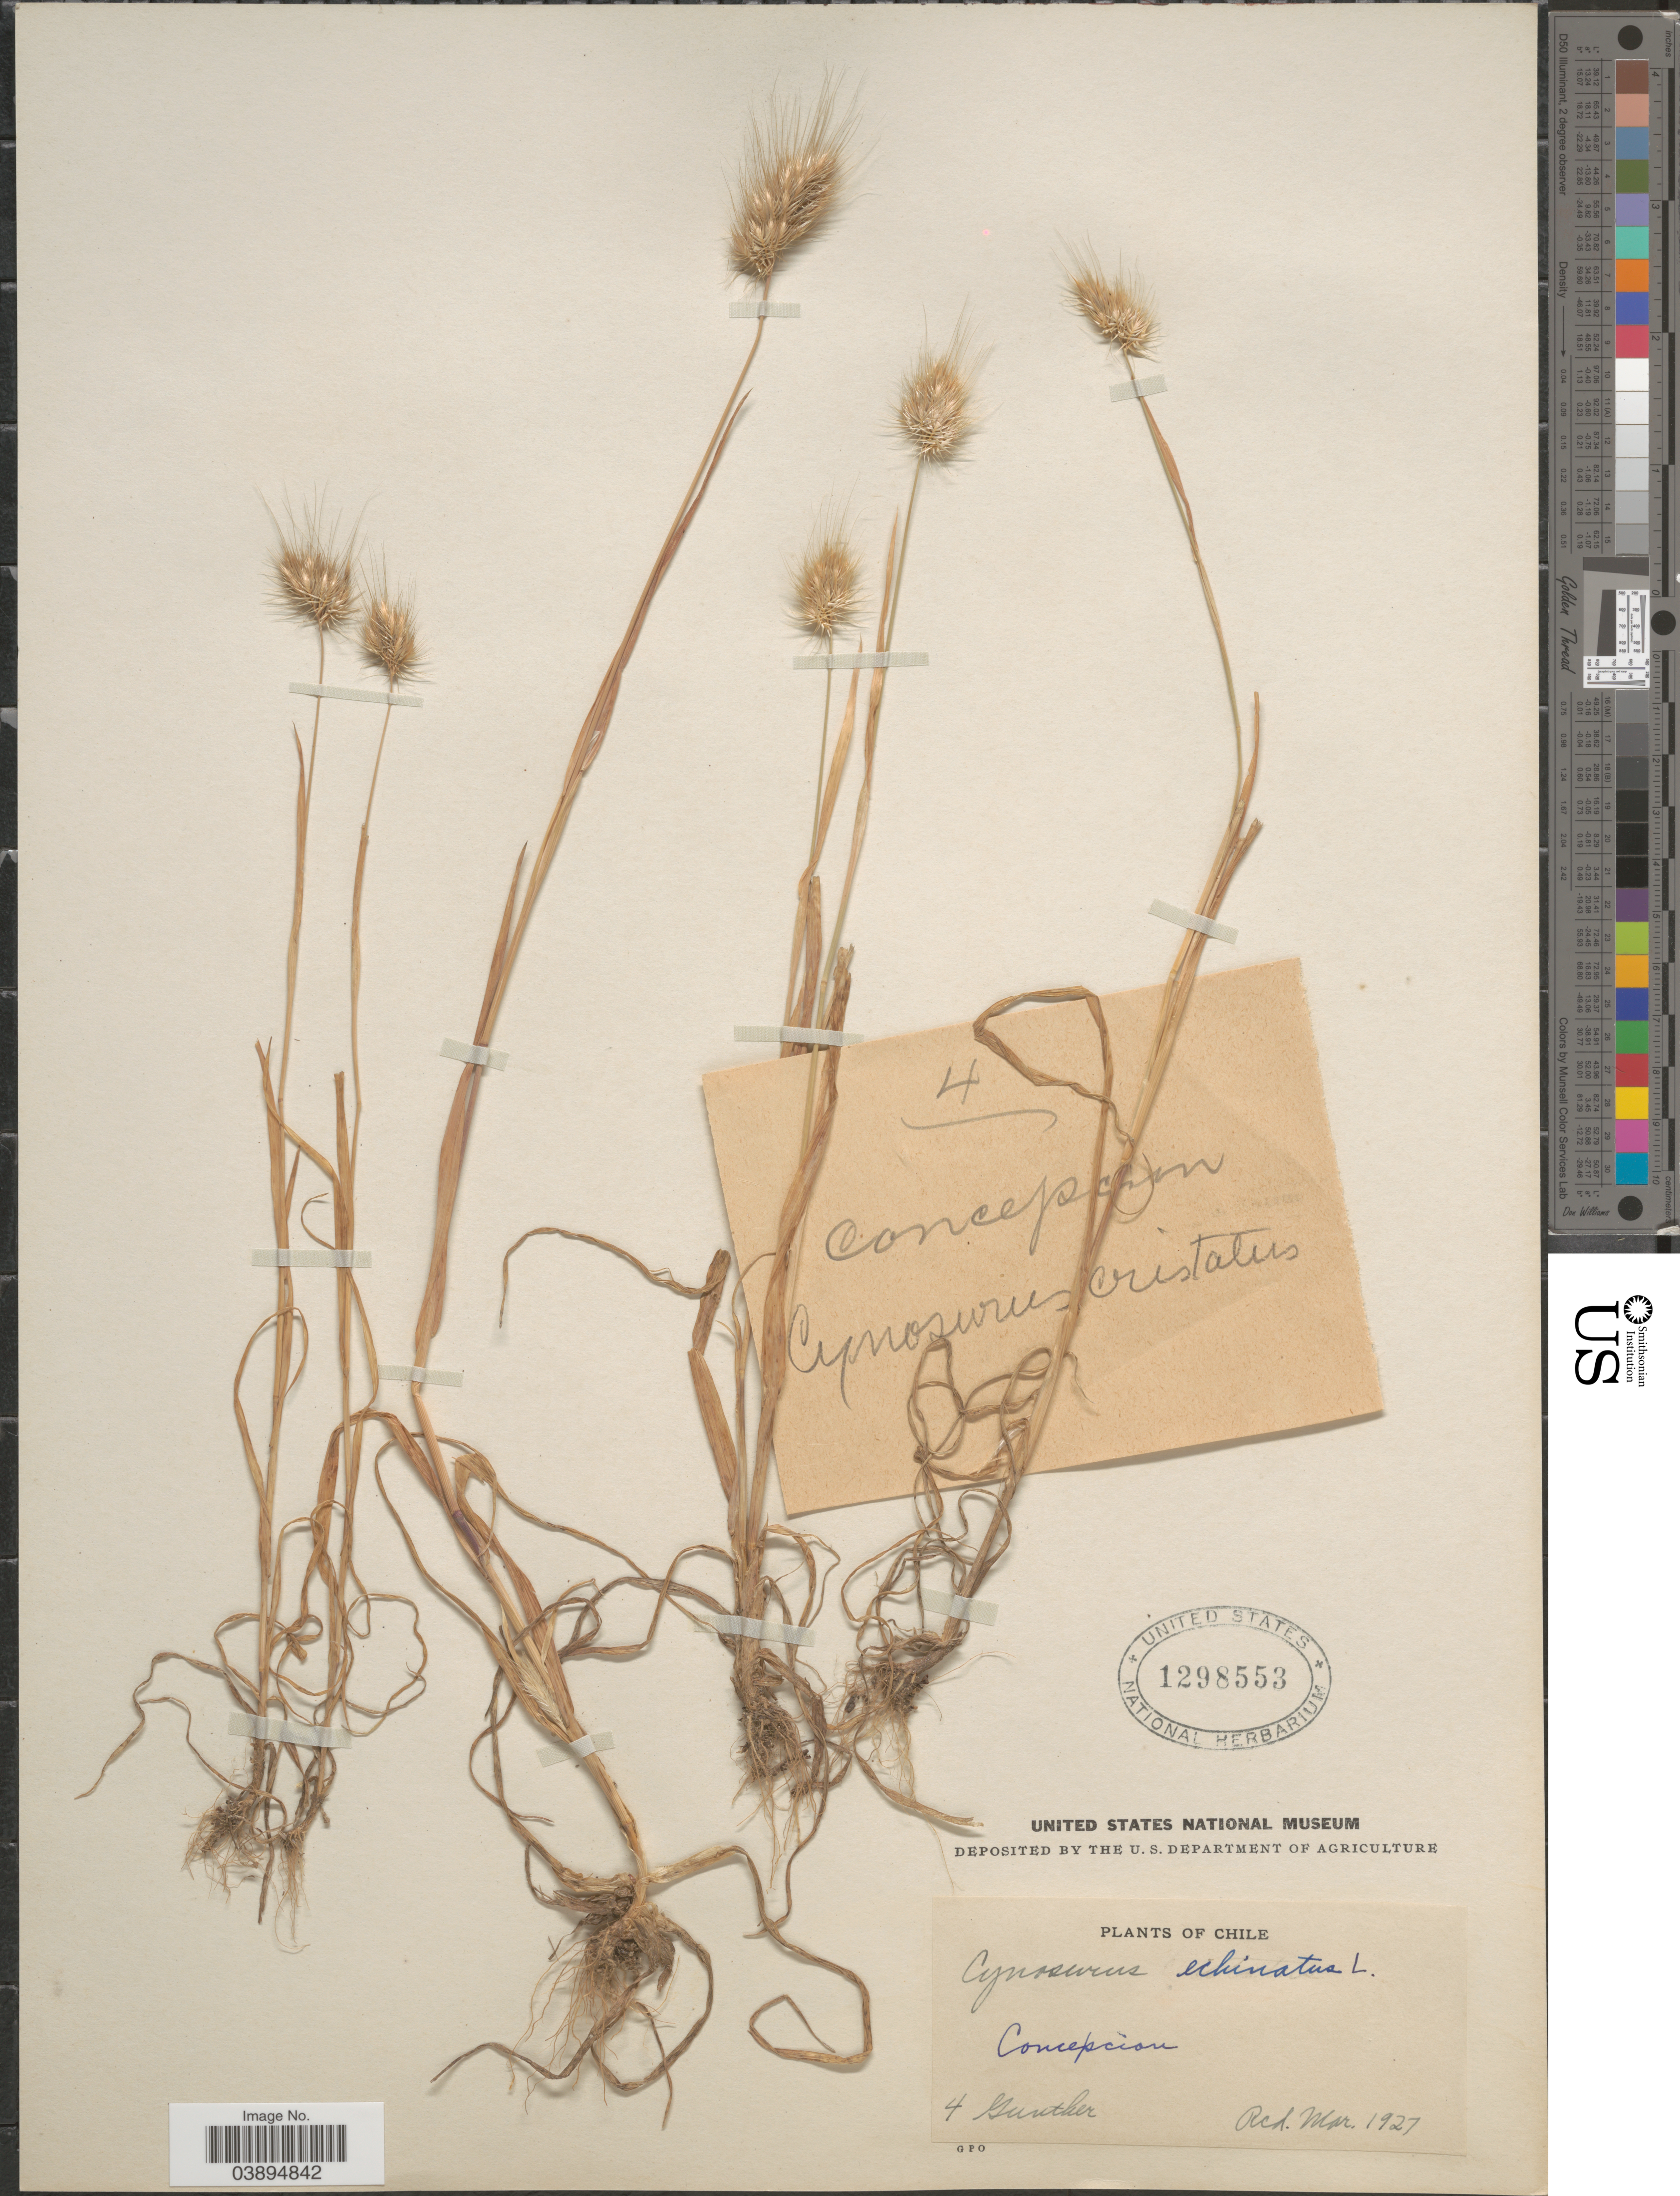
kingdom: Plantae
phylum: Tracheophyta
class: Liliopsida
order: Poales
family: Poaceae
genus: Cynosurus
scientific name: Cynosurus echinatus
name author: L.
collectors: -. Gunther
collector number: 4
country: Chile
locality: Concepción.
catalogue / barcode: US 1298553